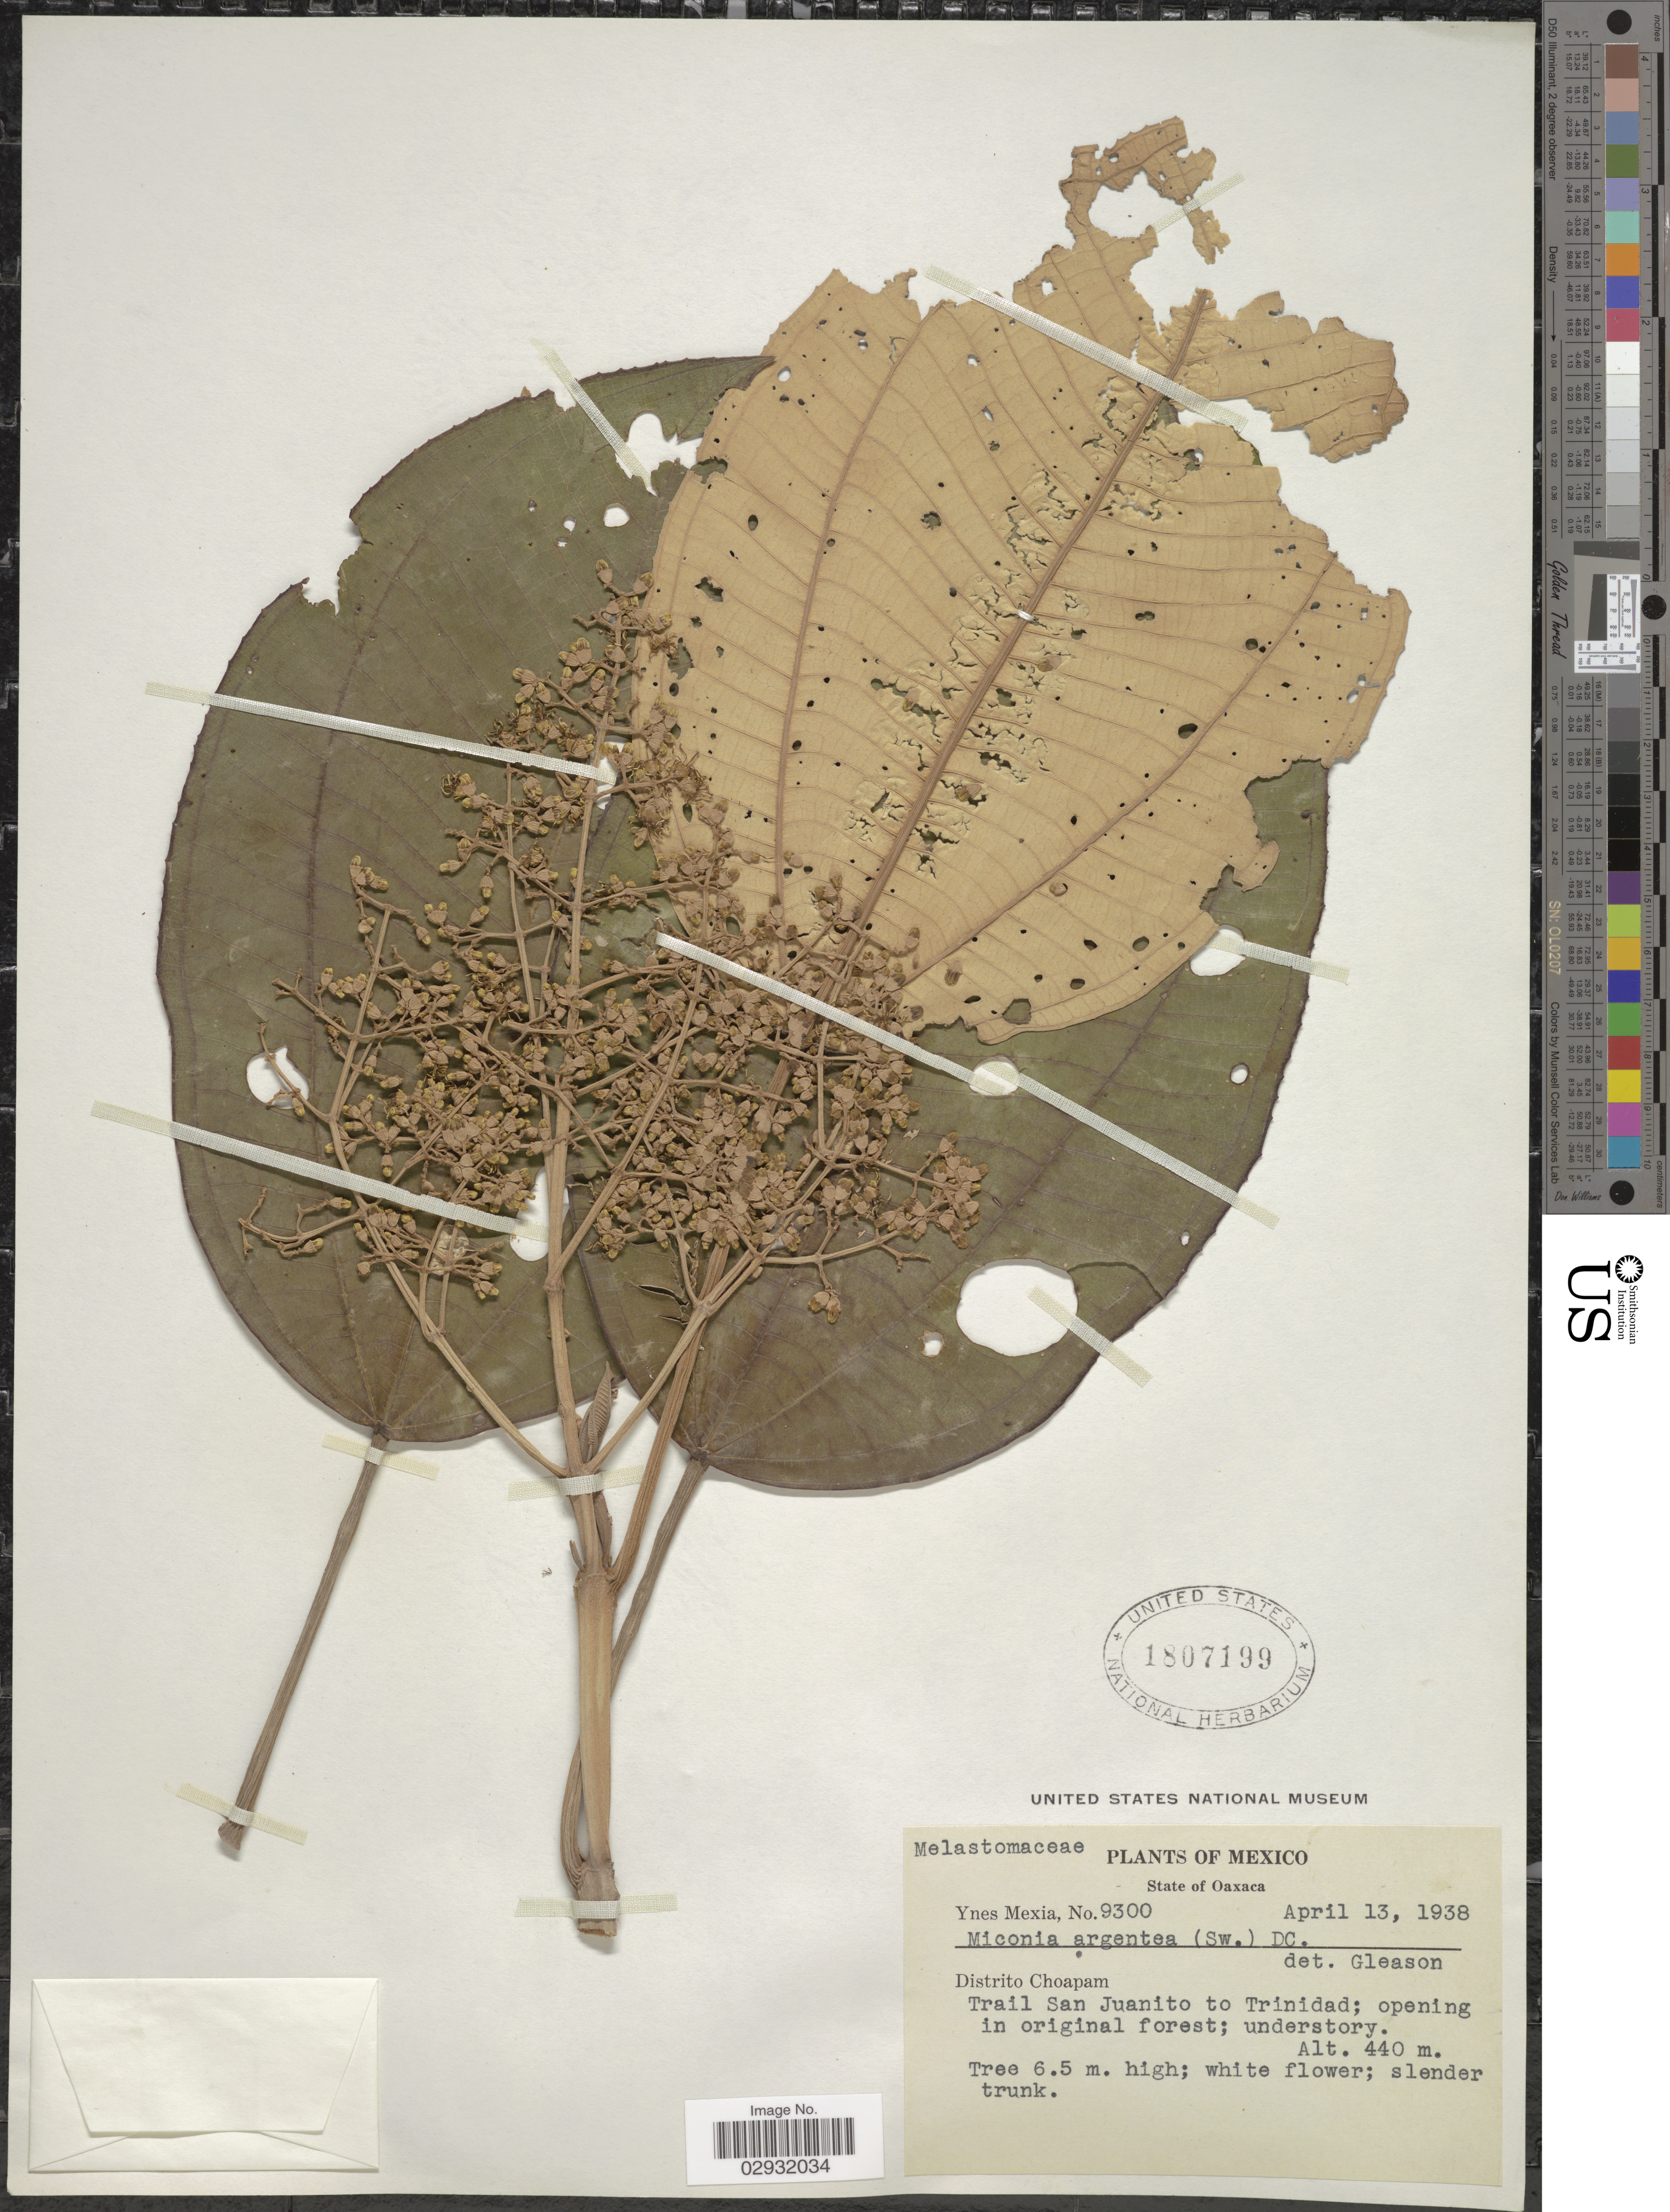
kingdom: Plantae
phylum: Tracheophyta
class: Magnoliopsida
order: Myrtales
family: Melastomataceae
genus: Miconia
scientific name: Miconia argentea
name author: (Sw.) DC.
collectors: Y. Mexia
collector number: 9300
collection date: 1938-04-13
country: Mexico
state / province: Oaxaca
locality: Distrito Choapam. Trail San Juanito to Trinidad.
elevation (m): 440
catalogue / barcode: US 1807199